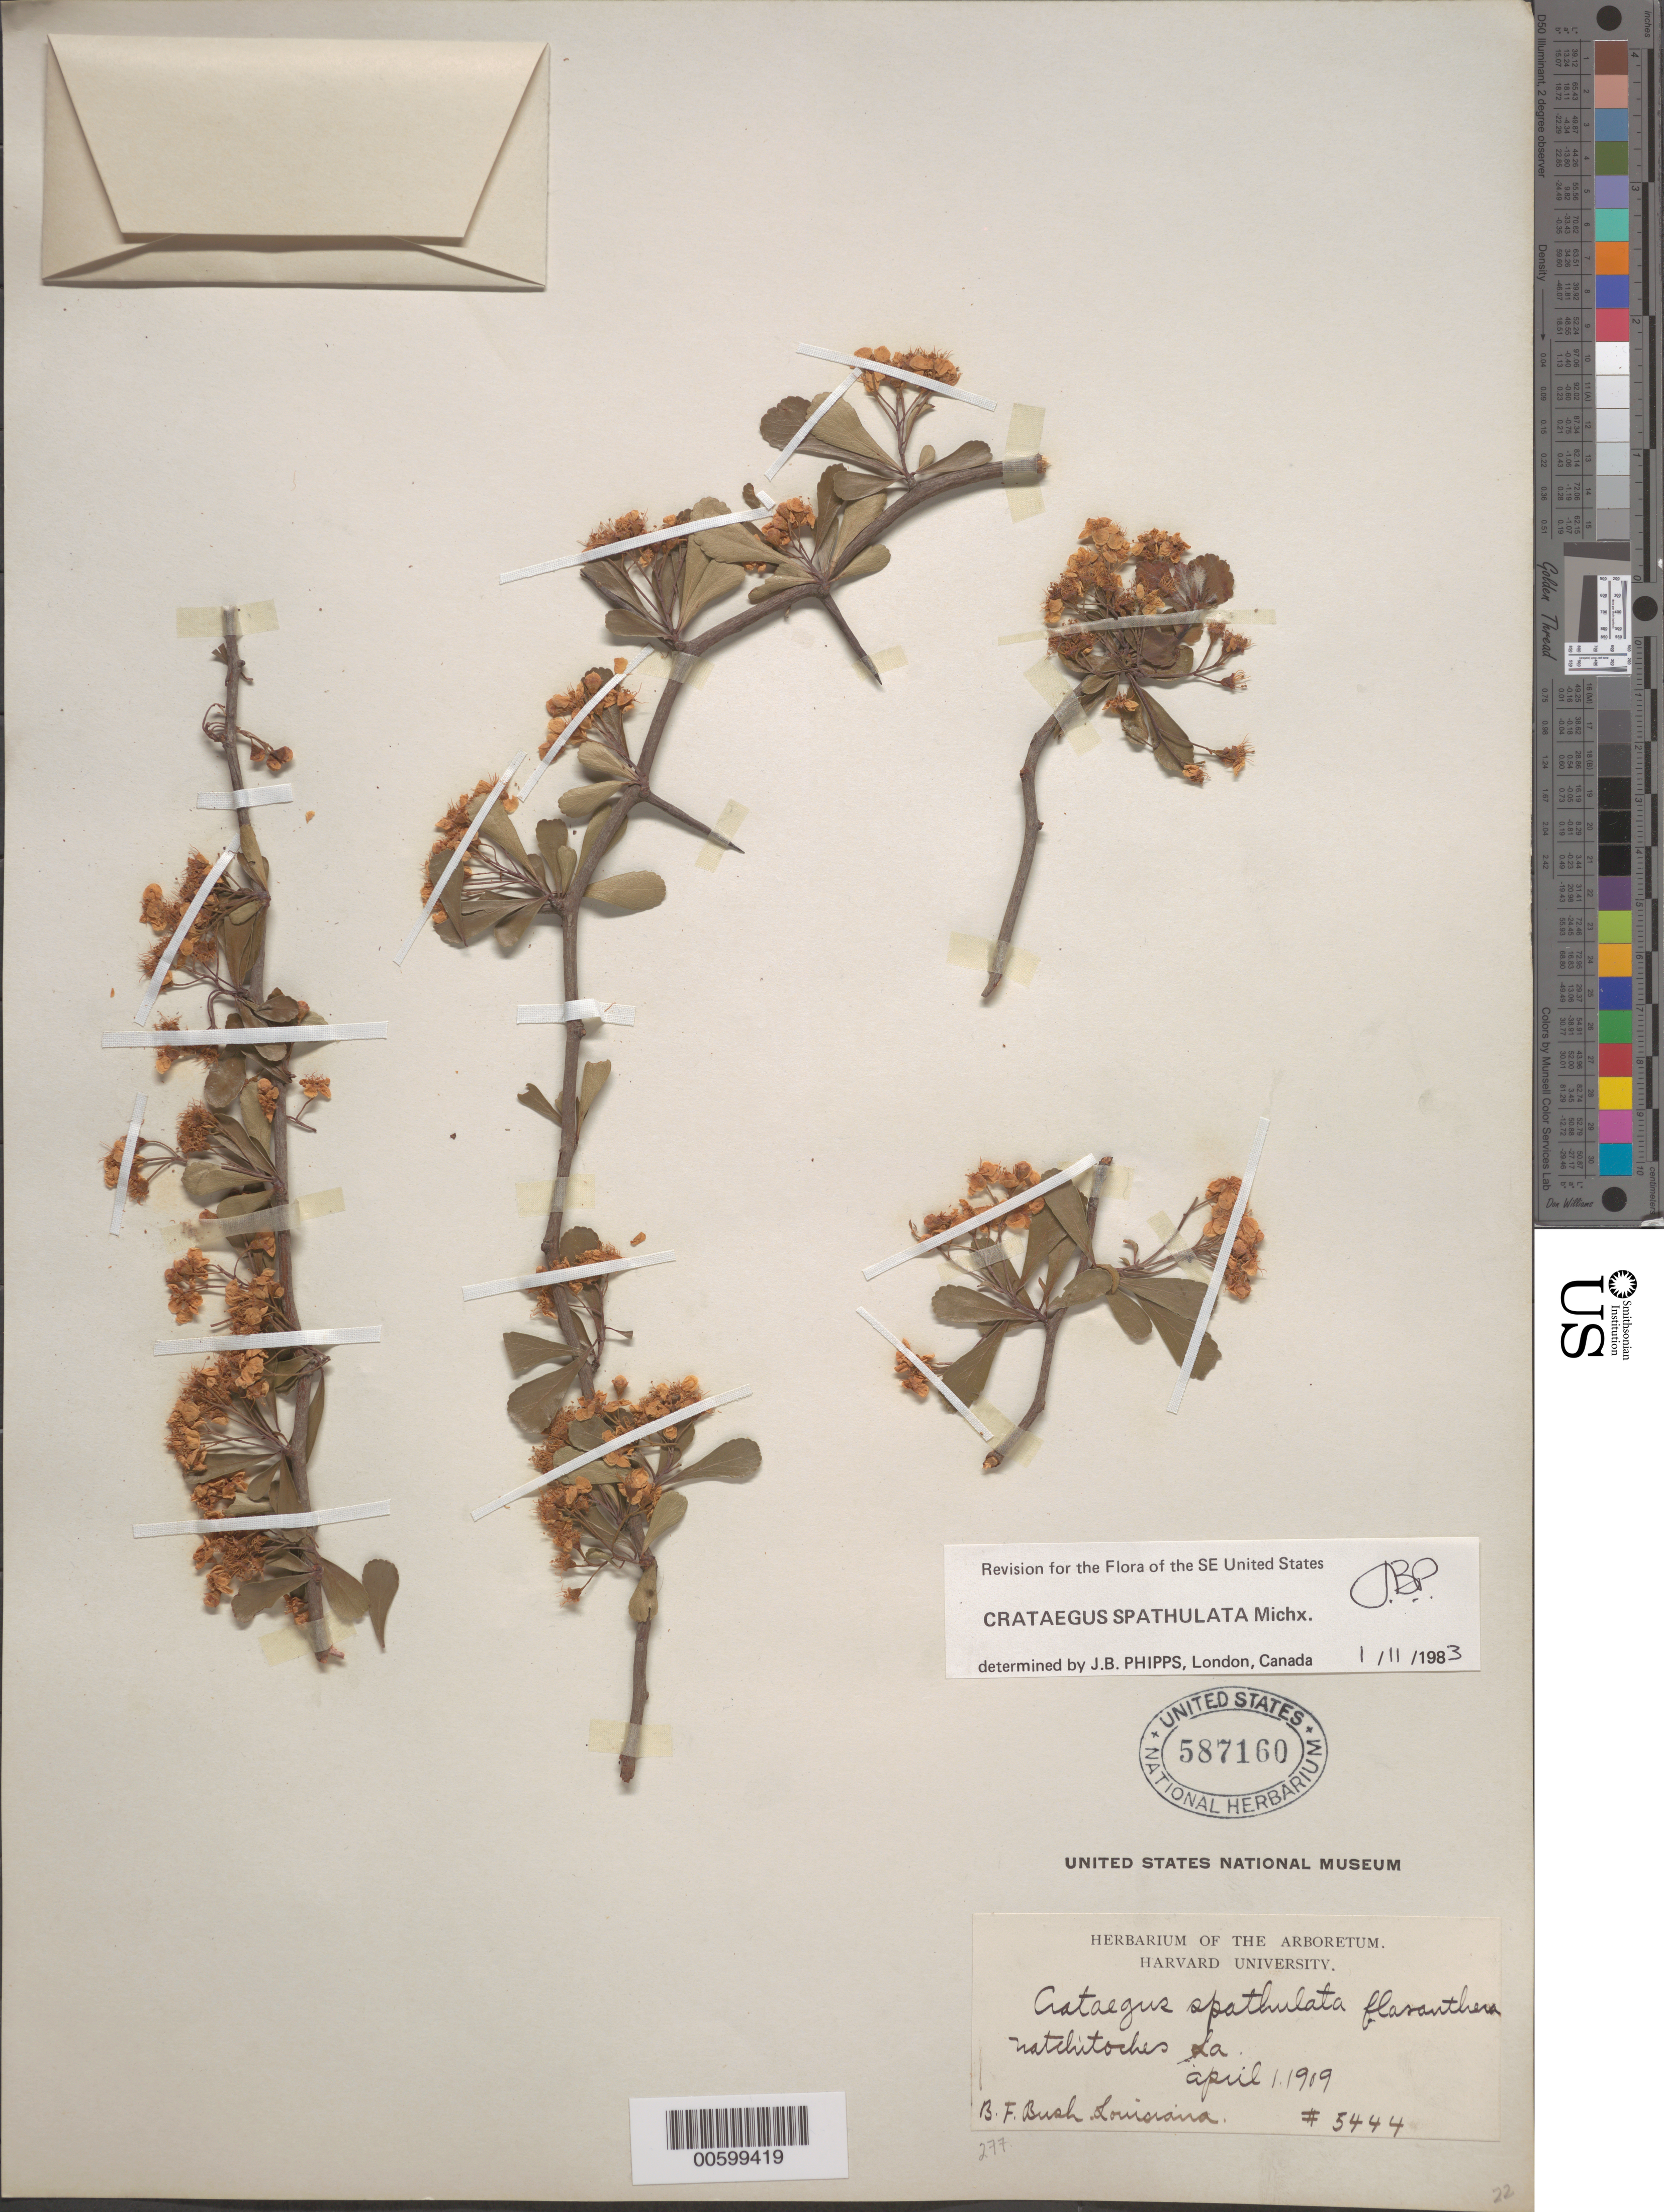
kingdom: Plantae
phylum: Tracheophyta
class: Magnoliopsida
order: Rosales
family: Rosaceae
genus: Crataegus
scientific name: Crataegus spathulata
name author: Michx.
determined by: Phipps, James B., (UWO), University of Western Ontario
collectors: B. F. Bush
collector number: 5444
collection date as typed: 01 Apr 1909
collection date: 1909-04-01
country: United States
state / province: Louisiana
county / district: Natchitoches Parish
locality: Natchitoches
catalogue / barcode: US 587160